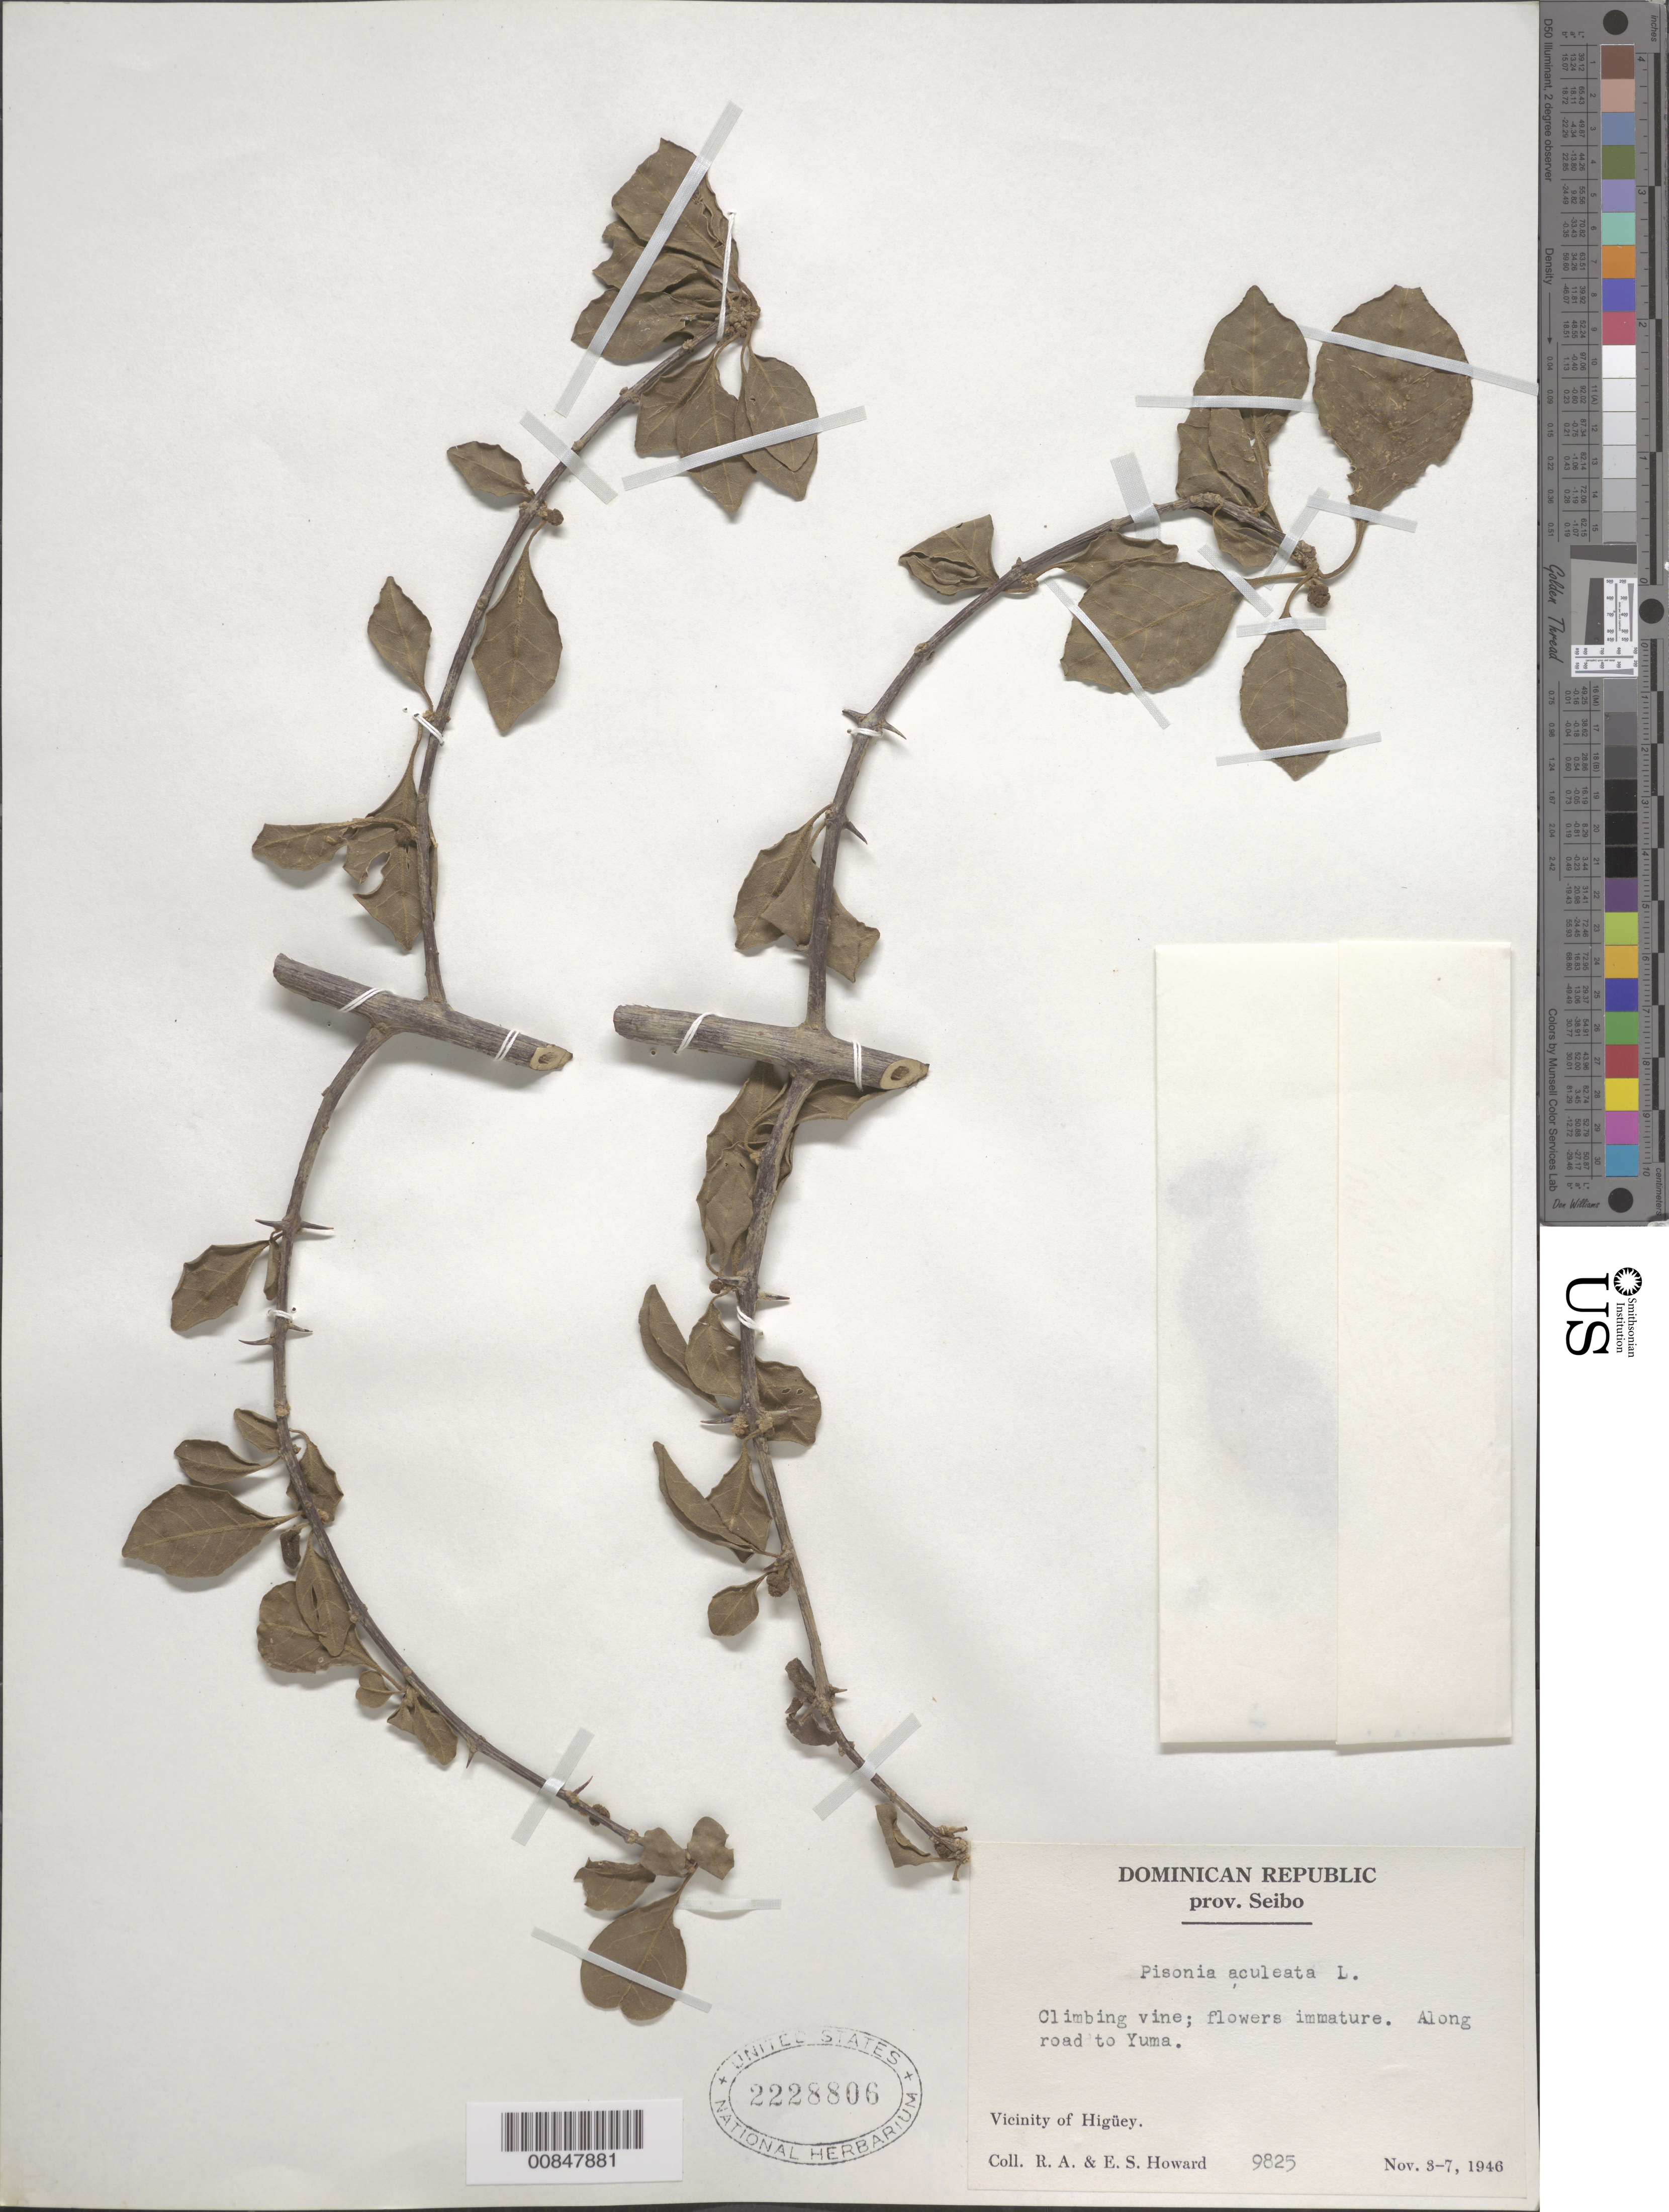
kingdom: Plantae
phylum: Tracheophyta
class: Magnoliopsida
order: Caryophyllales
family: Nyctaginaceae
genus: Pisonia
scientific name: Pisonia aculeata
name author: L.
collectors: R. A. Howard & E. S. Howard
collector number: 9825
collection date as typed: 03 Nov 1946 to 07 Nov 1946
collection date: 1946-11-03/1946-11-07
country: Dominican Republic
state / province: El Seibo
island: Hispaniola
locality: Vicinity of Higüey, along road to Yuma.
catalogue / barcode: US 2228806